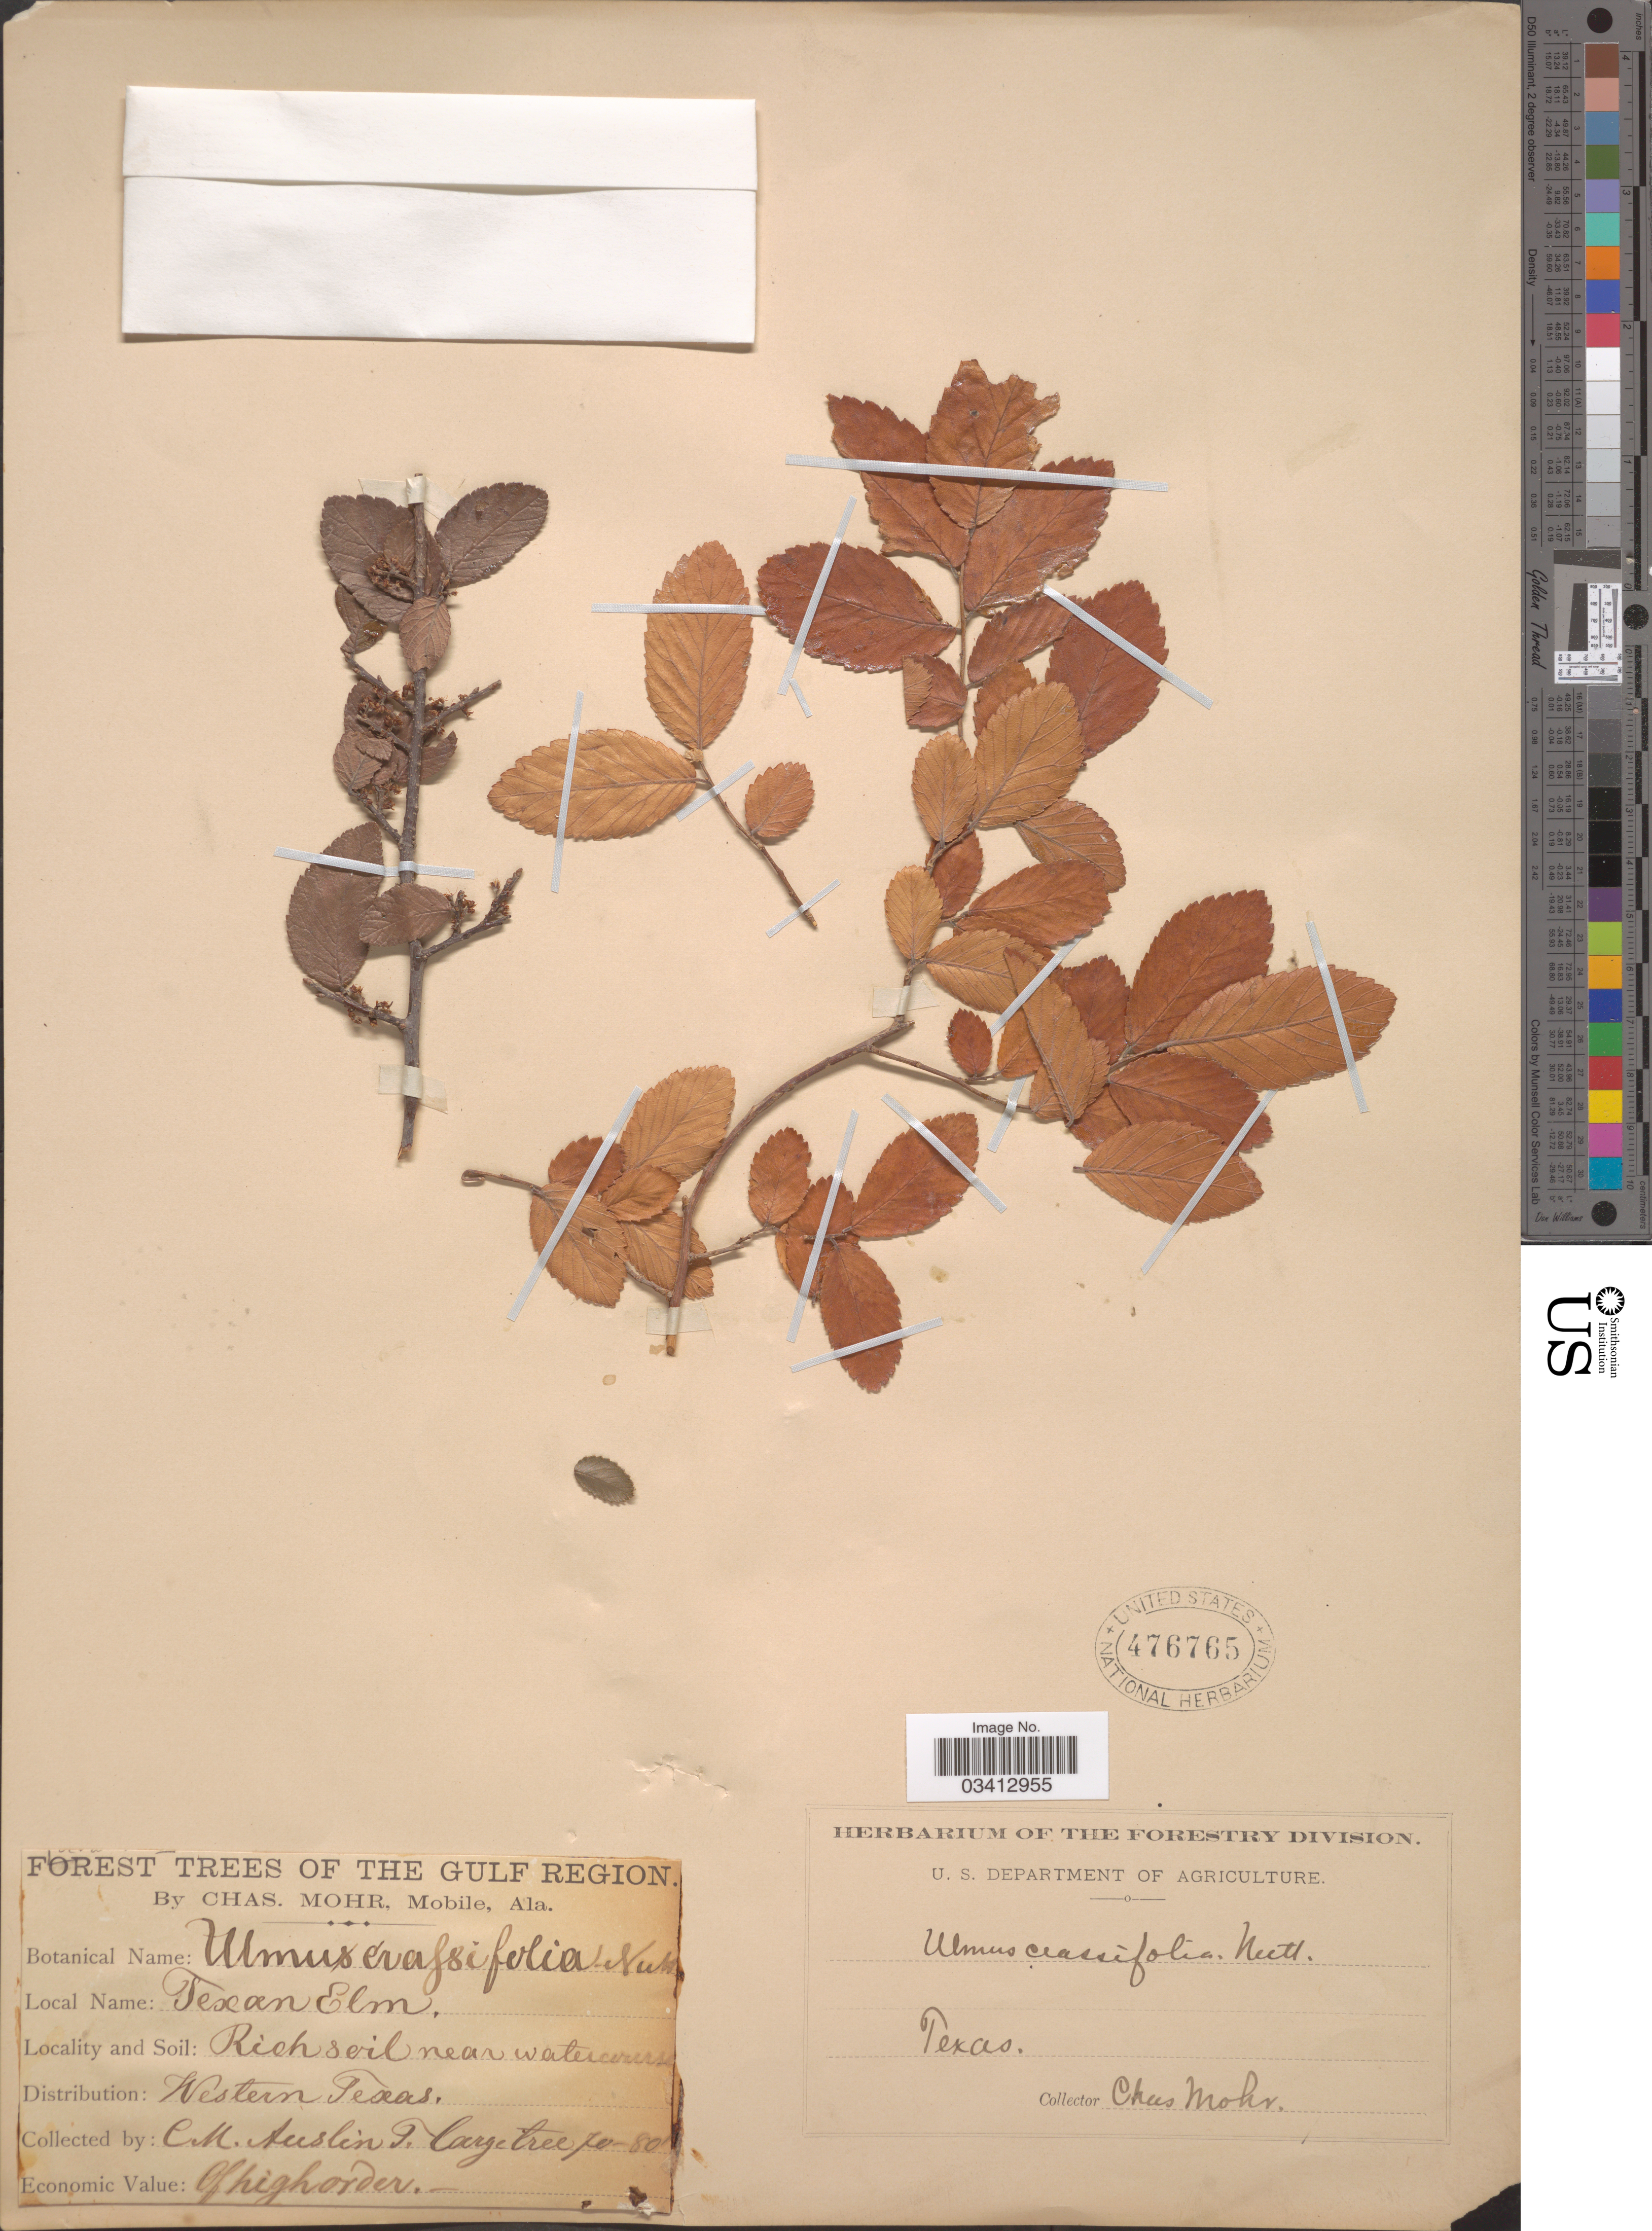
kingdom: Plantae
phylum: Tracheophyta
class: Magnoliopsida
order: Rosales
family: Ulmaceae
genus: Ulmus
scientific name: Ulmus crassifolia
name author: Nutt.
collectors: Mohr, C. T. (herbarium)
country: United States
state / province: Texas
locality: The Gulf Region. Western Texas. Austin.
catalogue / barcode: US 476765